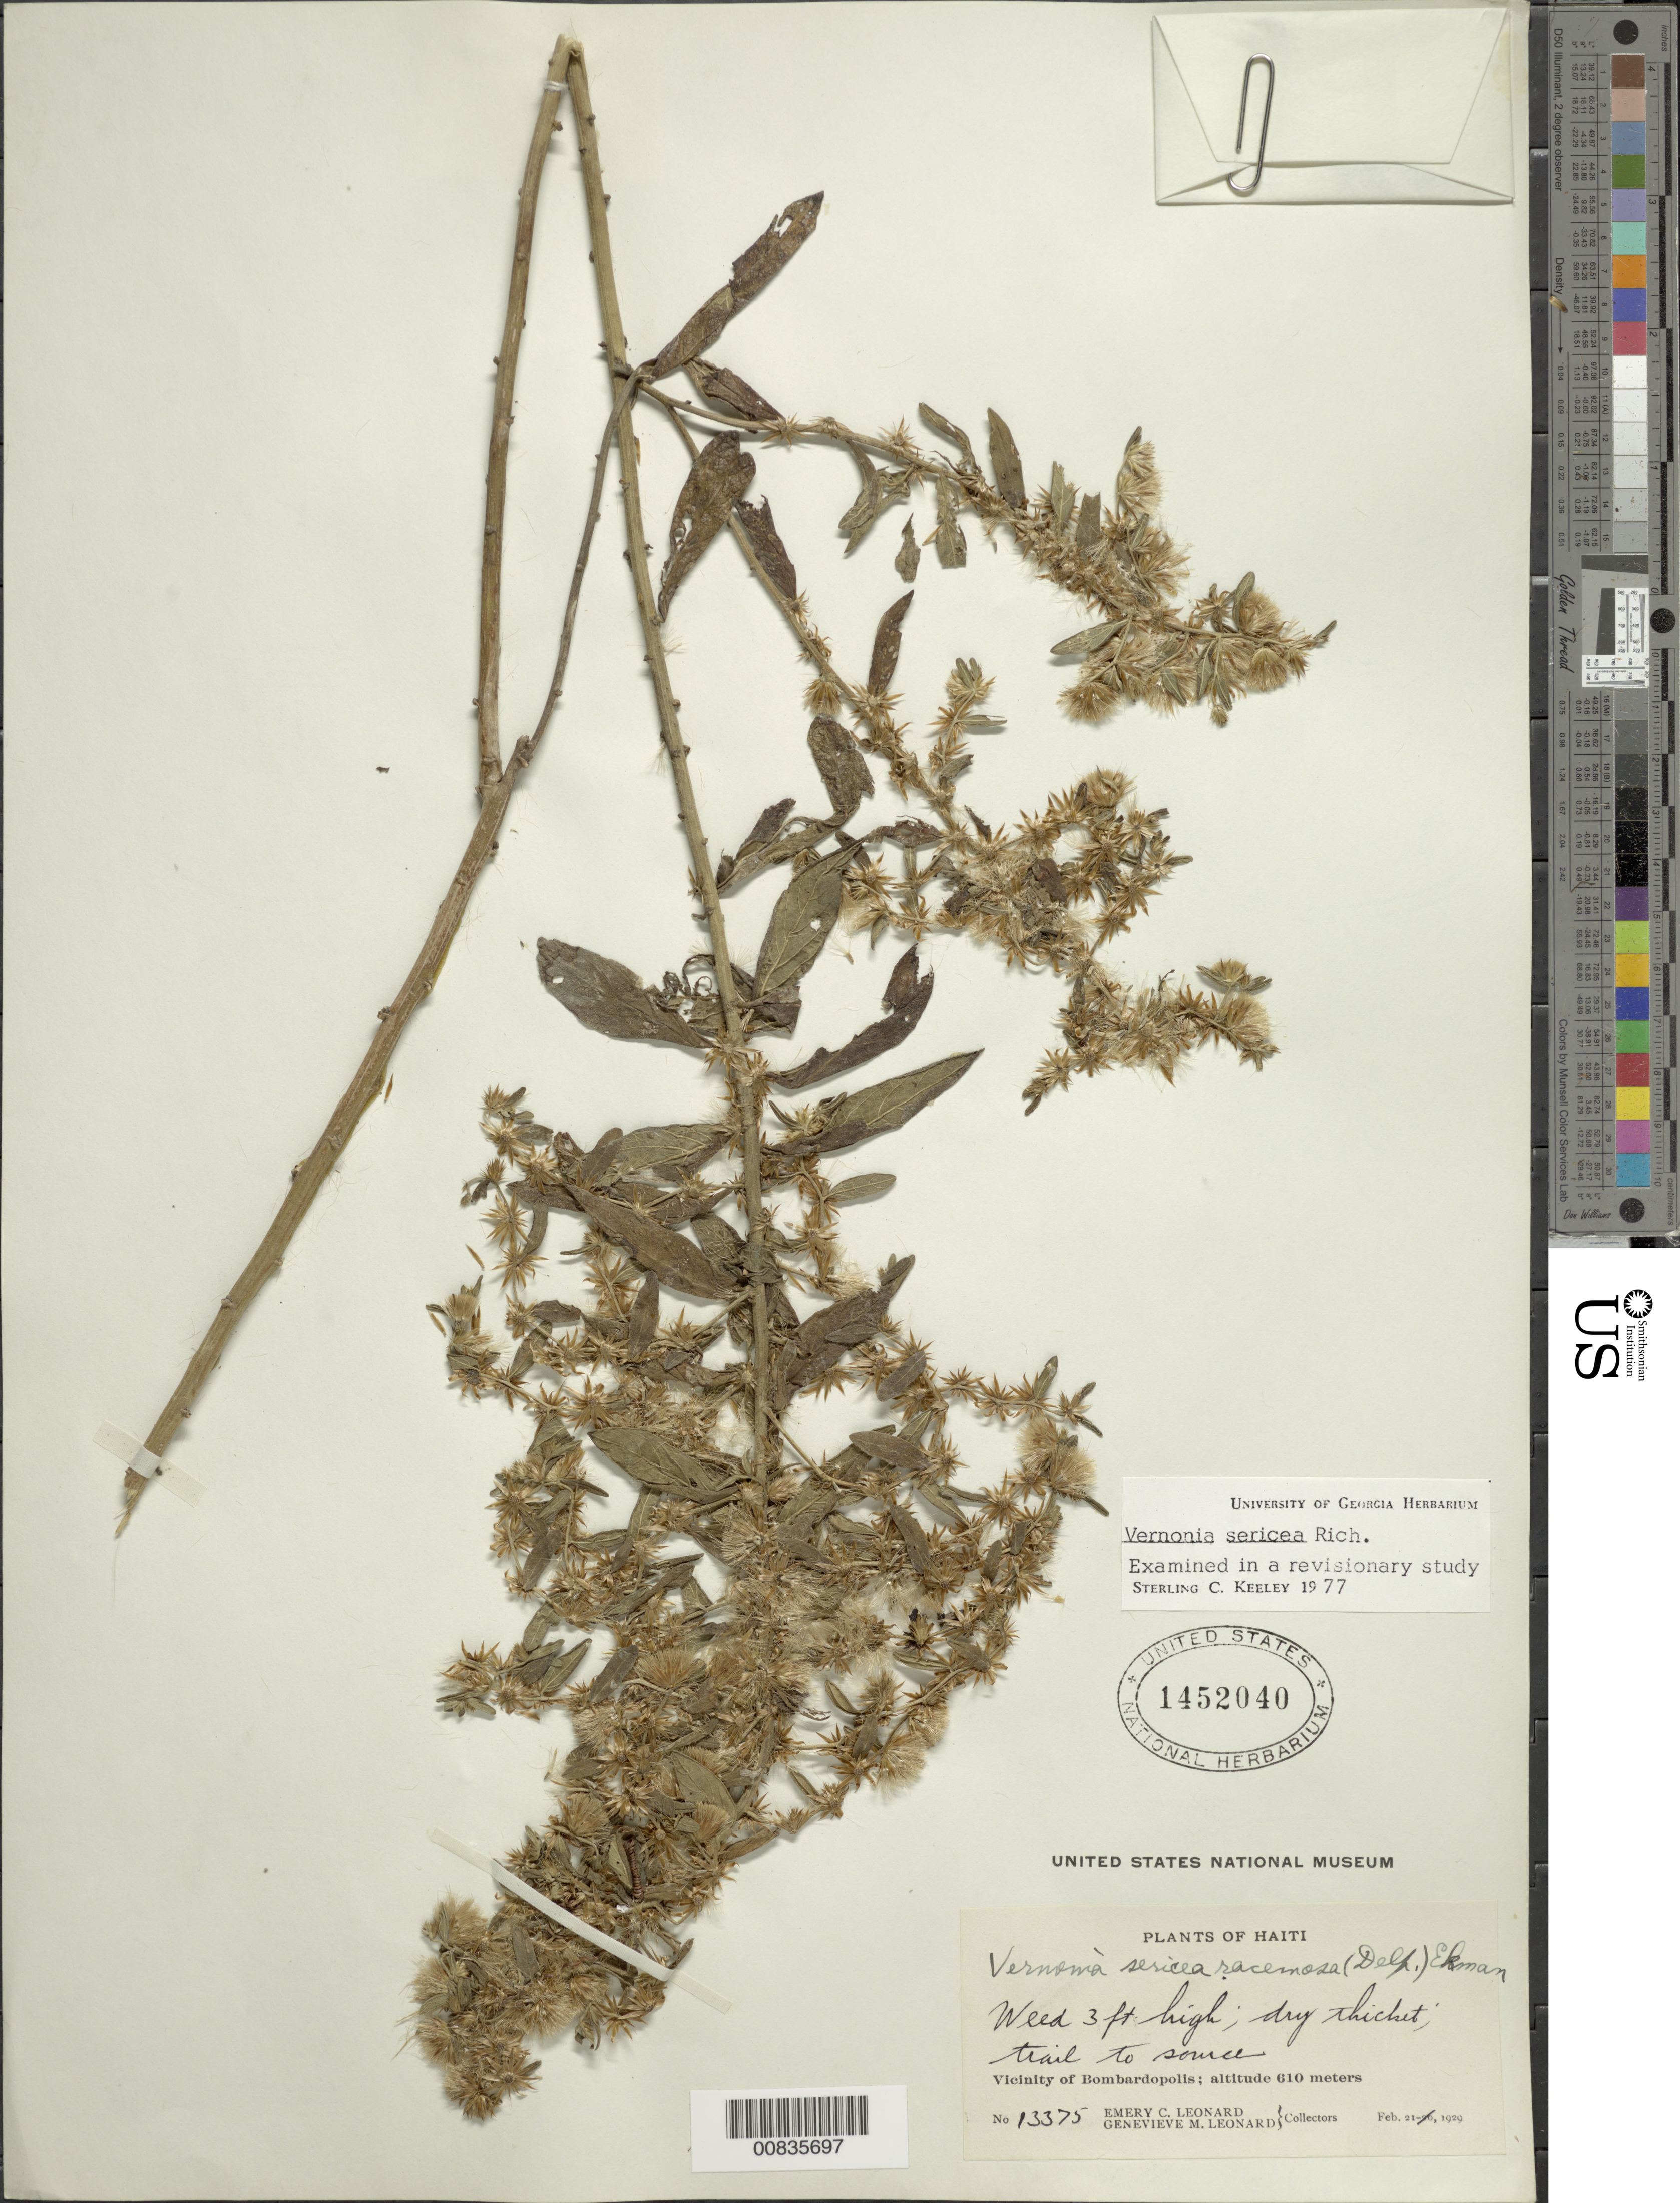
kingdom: Plantae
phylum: Tracheophyta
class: Magnoliopsida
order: Asterales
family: Asteraceae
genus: Lepidaploa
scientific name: Lepidaploa sericea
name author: (Rich.) H. Rob.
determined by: Keeley, S. C.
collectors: E. C. Leonard & G. M. Leonard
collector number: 13375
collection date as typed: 21 Feb 1929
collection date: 1929-02-21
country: Haiti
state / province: Nord-Ouest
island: Hispaniola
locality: Vicinity of Bombardopolis, trail to source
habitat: Dry thicket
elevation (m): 610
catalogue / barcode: US 1452040